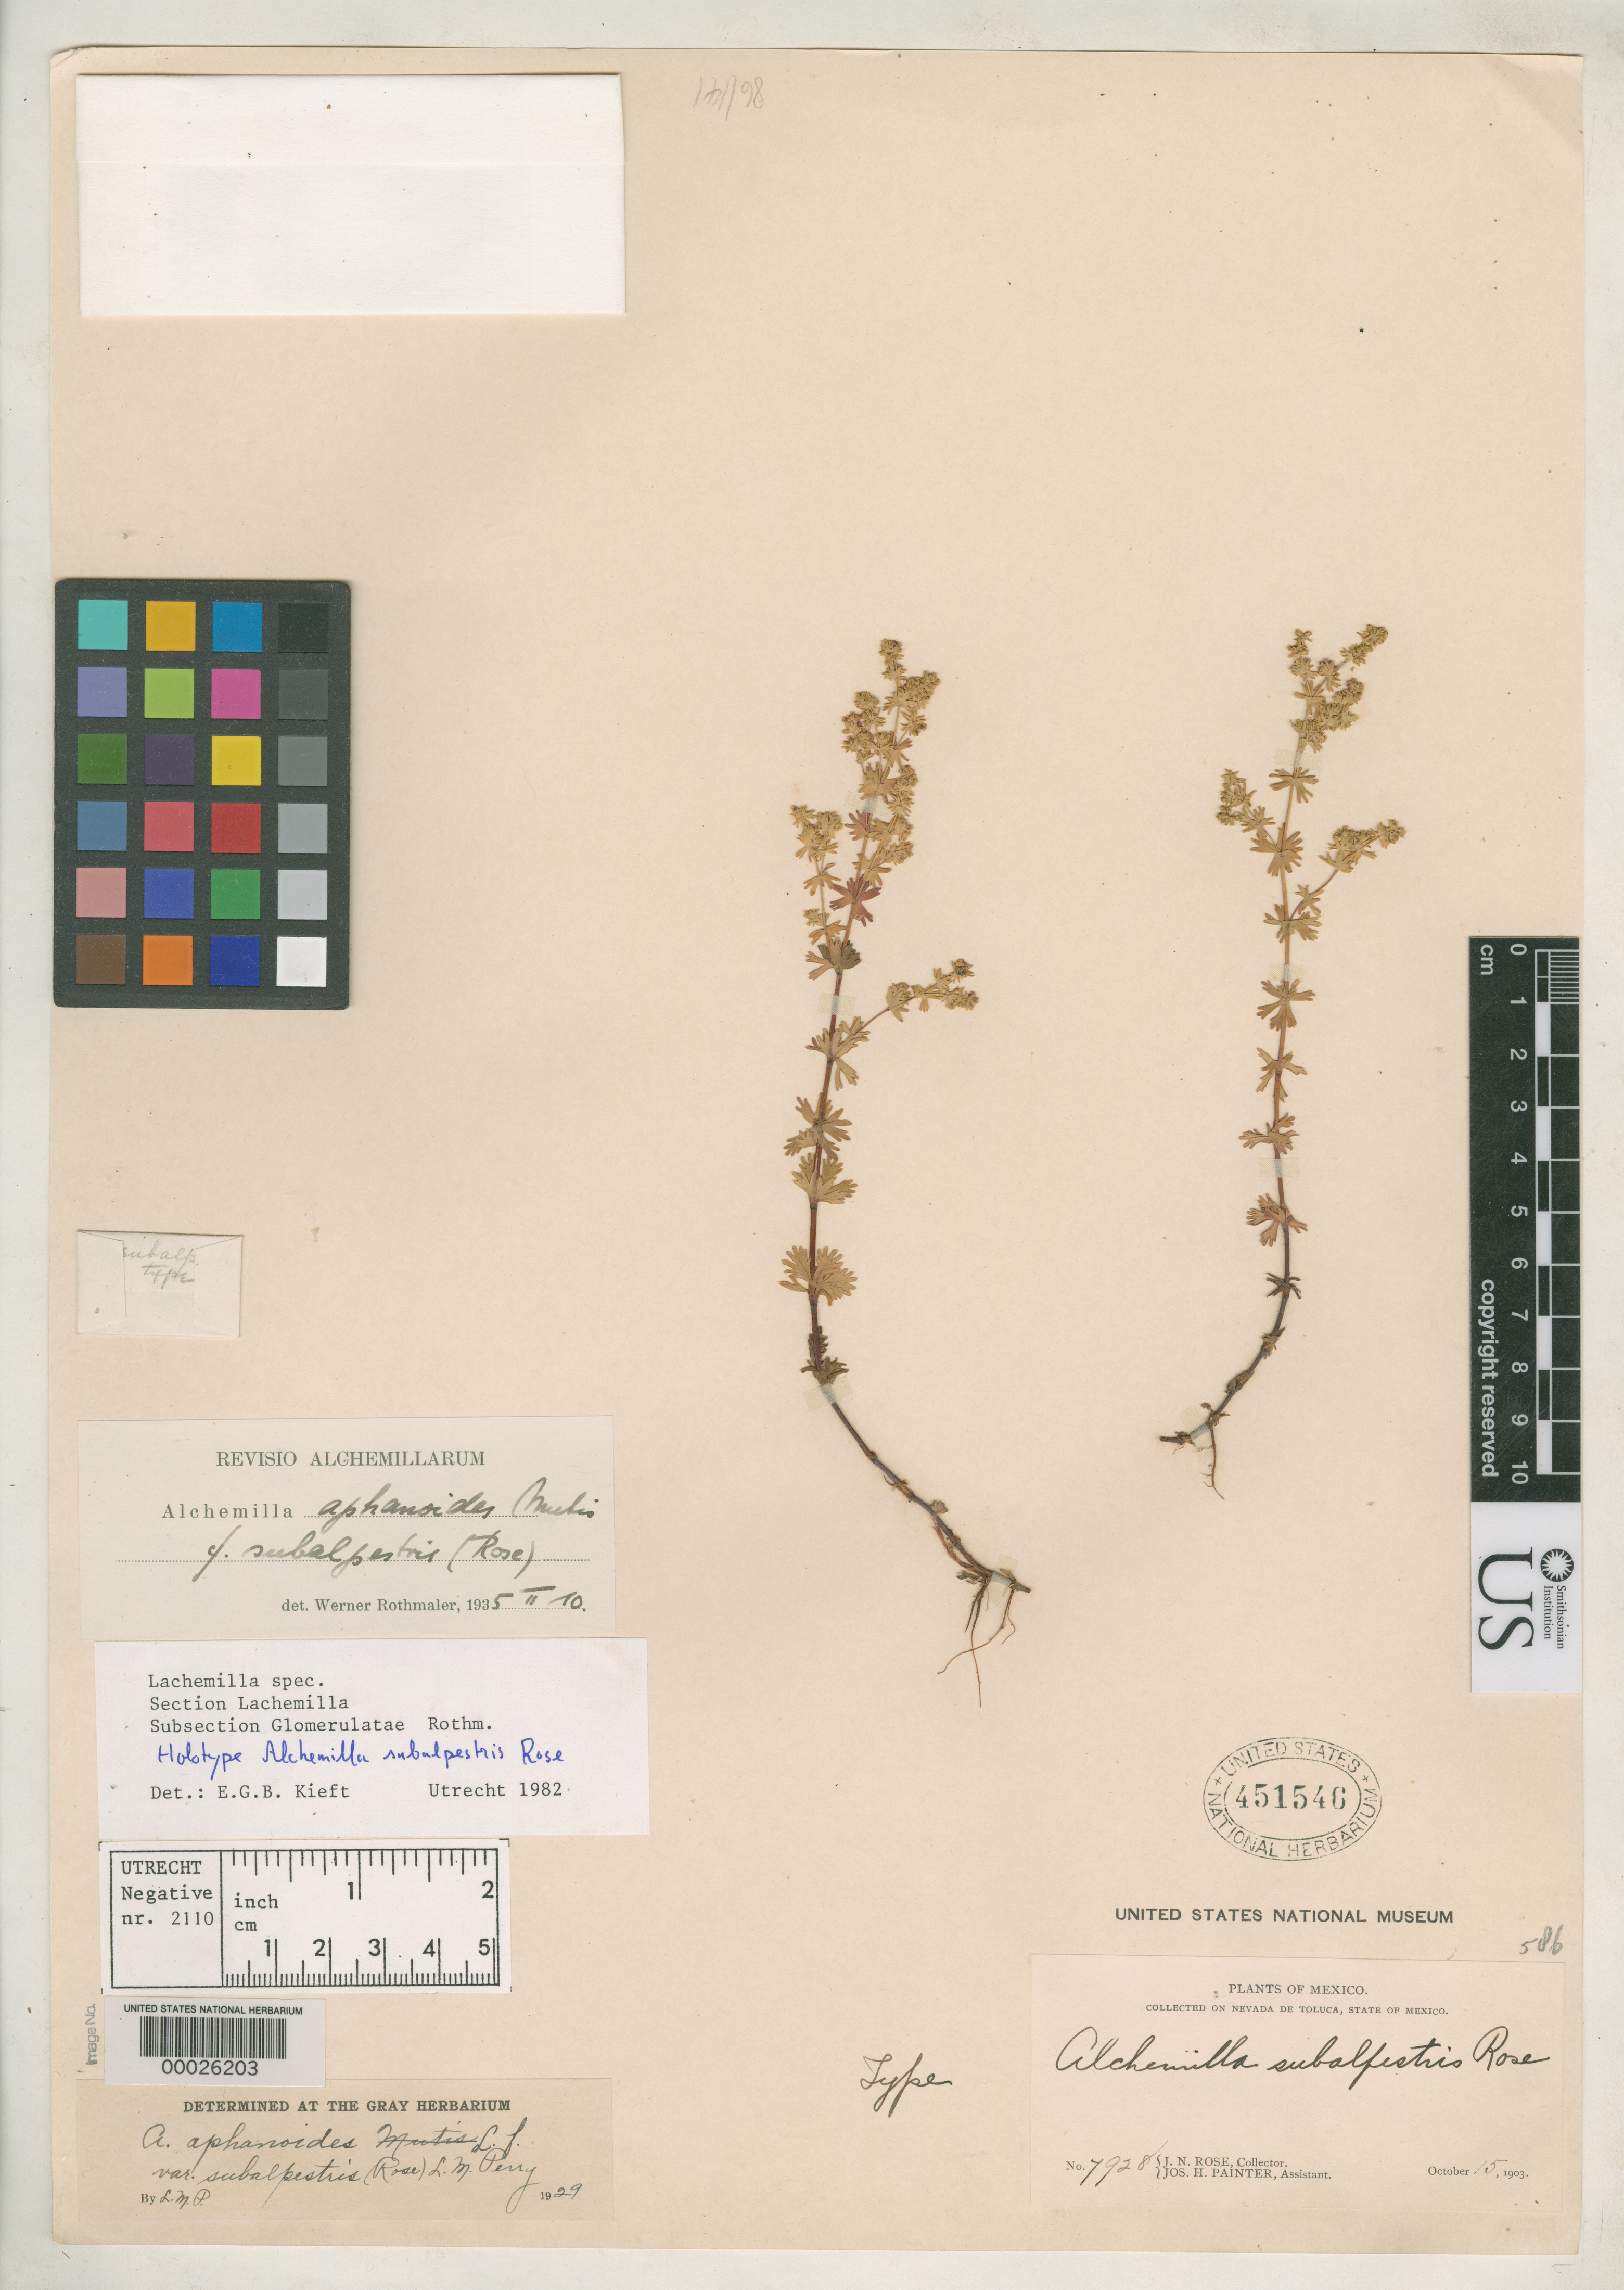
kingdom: Plantae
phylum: Tracheophyta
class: Magnoliopsida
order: Rosales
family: Rosaceae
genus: Alchemilla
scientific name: Alchemilla subalpestris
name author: Rose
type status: Holotype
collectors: J. N. Rose & J. H. Painter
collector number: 7928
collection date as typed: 15 Oct 1905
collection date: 1905-10-15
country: Mexico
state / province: México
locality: Nevada de Toluca.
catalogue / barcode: US 451546